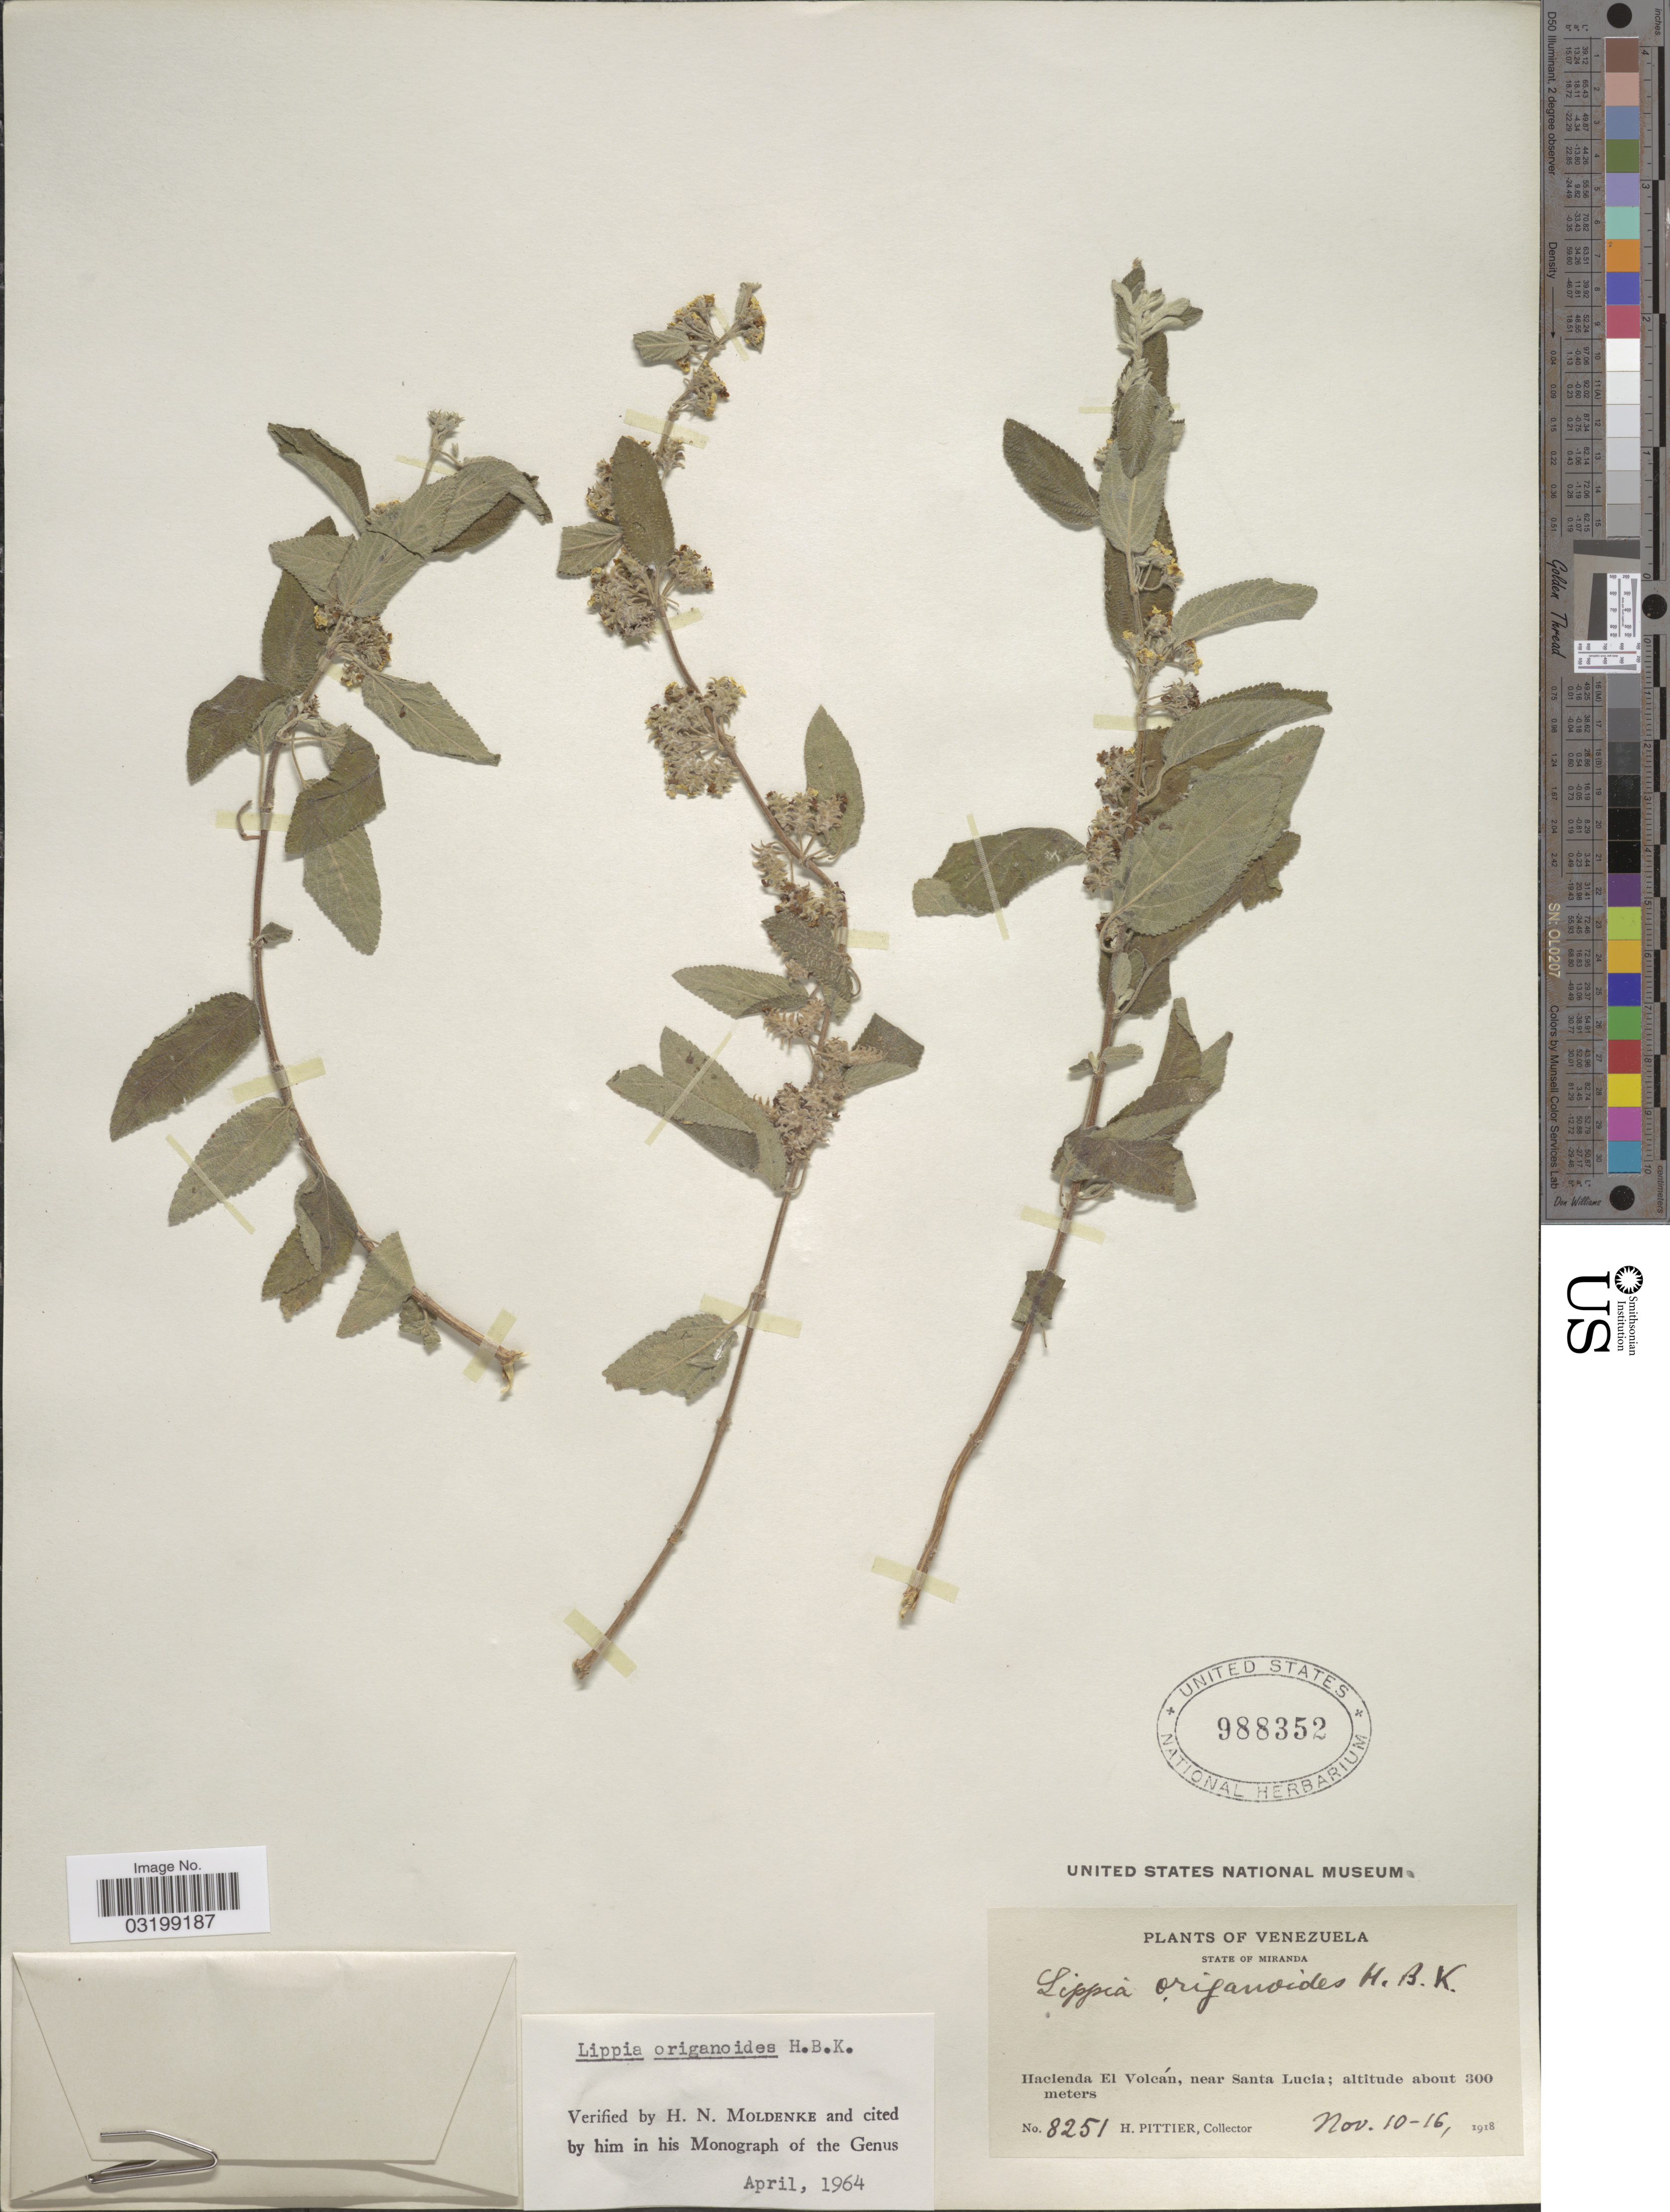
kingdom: Plantae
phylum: Tracheophyta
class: Magnoliopsida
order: Lamiales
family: Verbenaceae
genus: Lippia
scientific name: Lippia origanoides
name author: Kunth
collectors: H. F. Pittier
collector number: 8251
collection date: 1918-11-10/1918-11-16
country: Venezuela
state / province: Miranda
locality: Haciendo El Volcán, near Santa Lucia.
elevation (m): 300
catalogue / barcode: US 988352